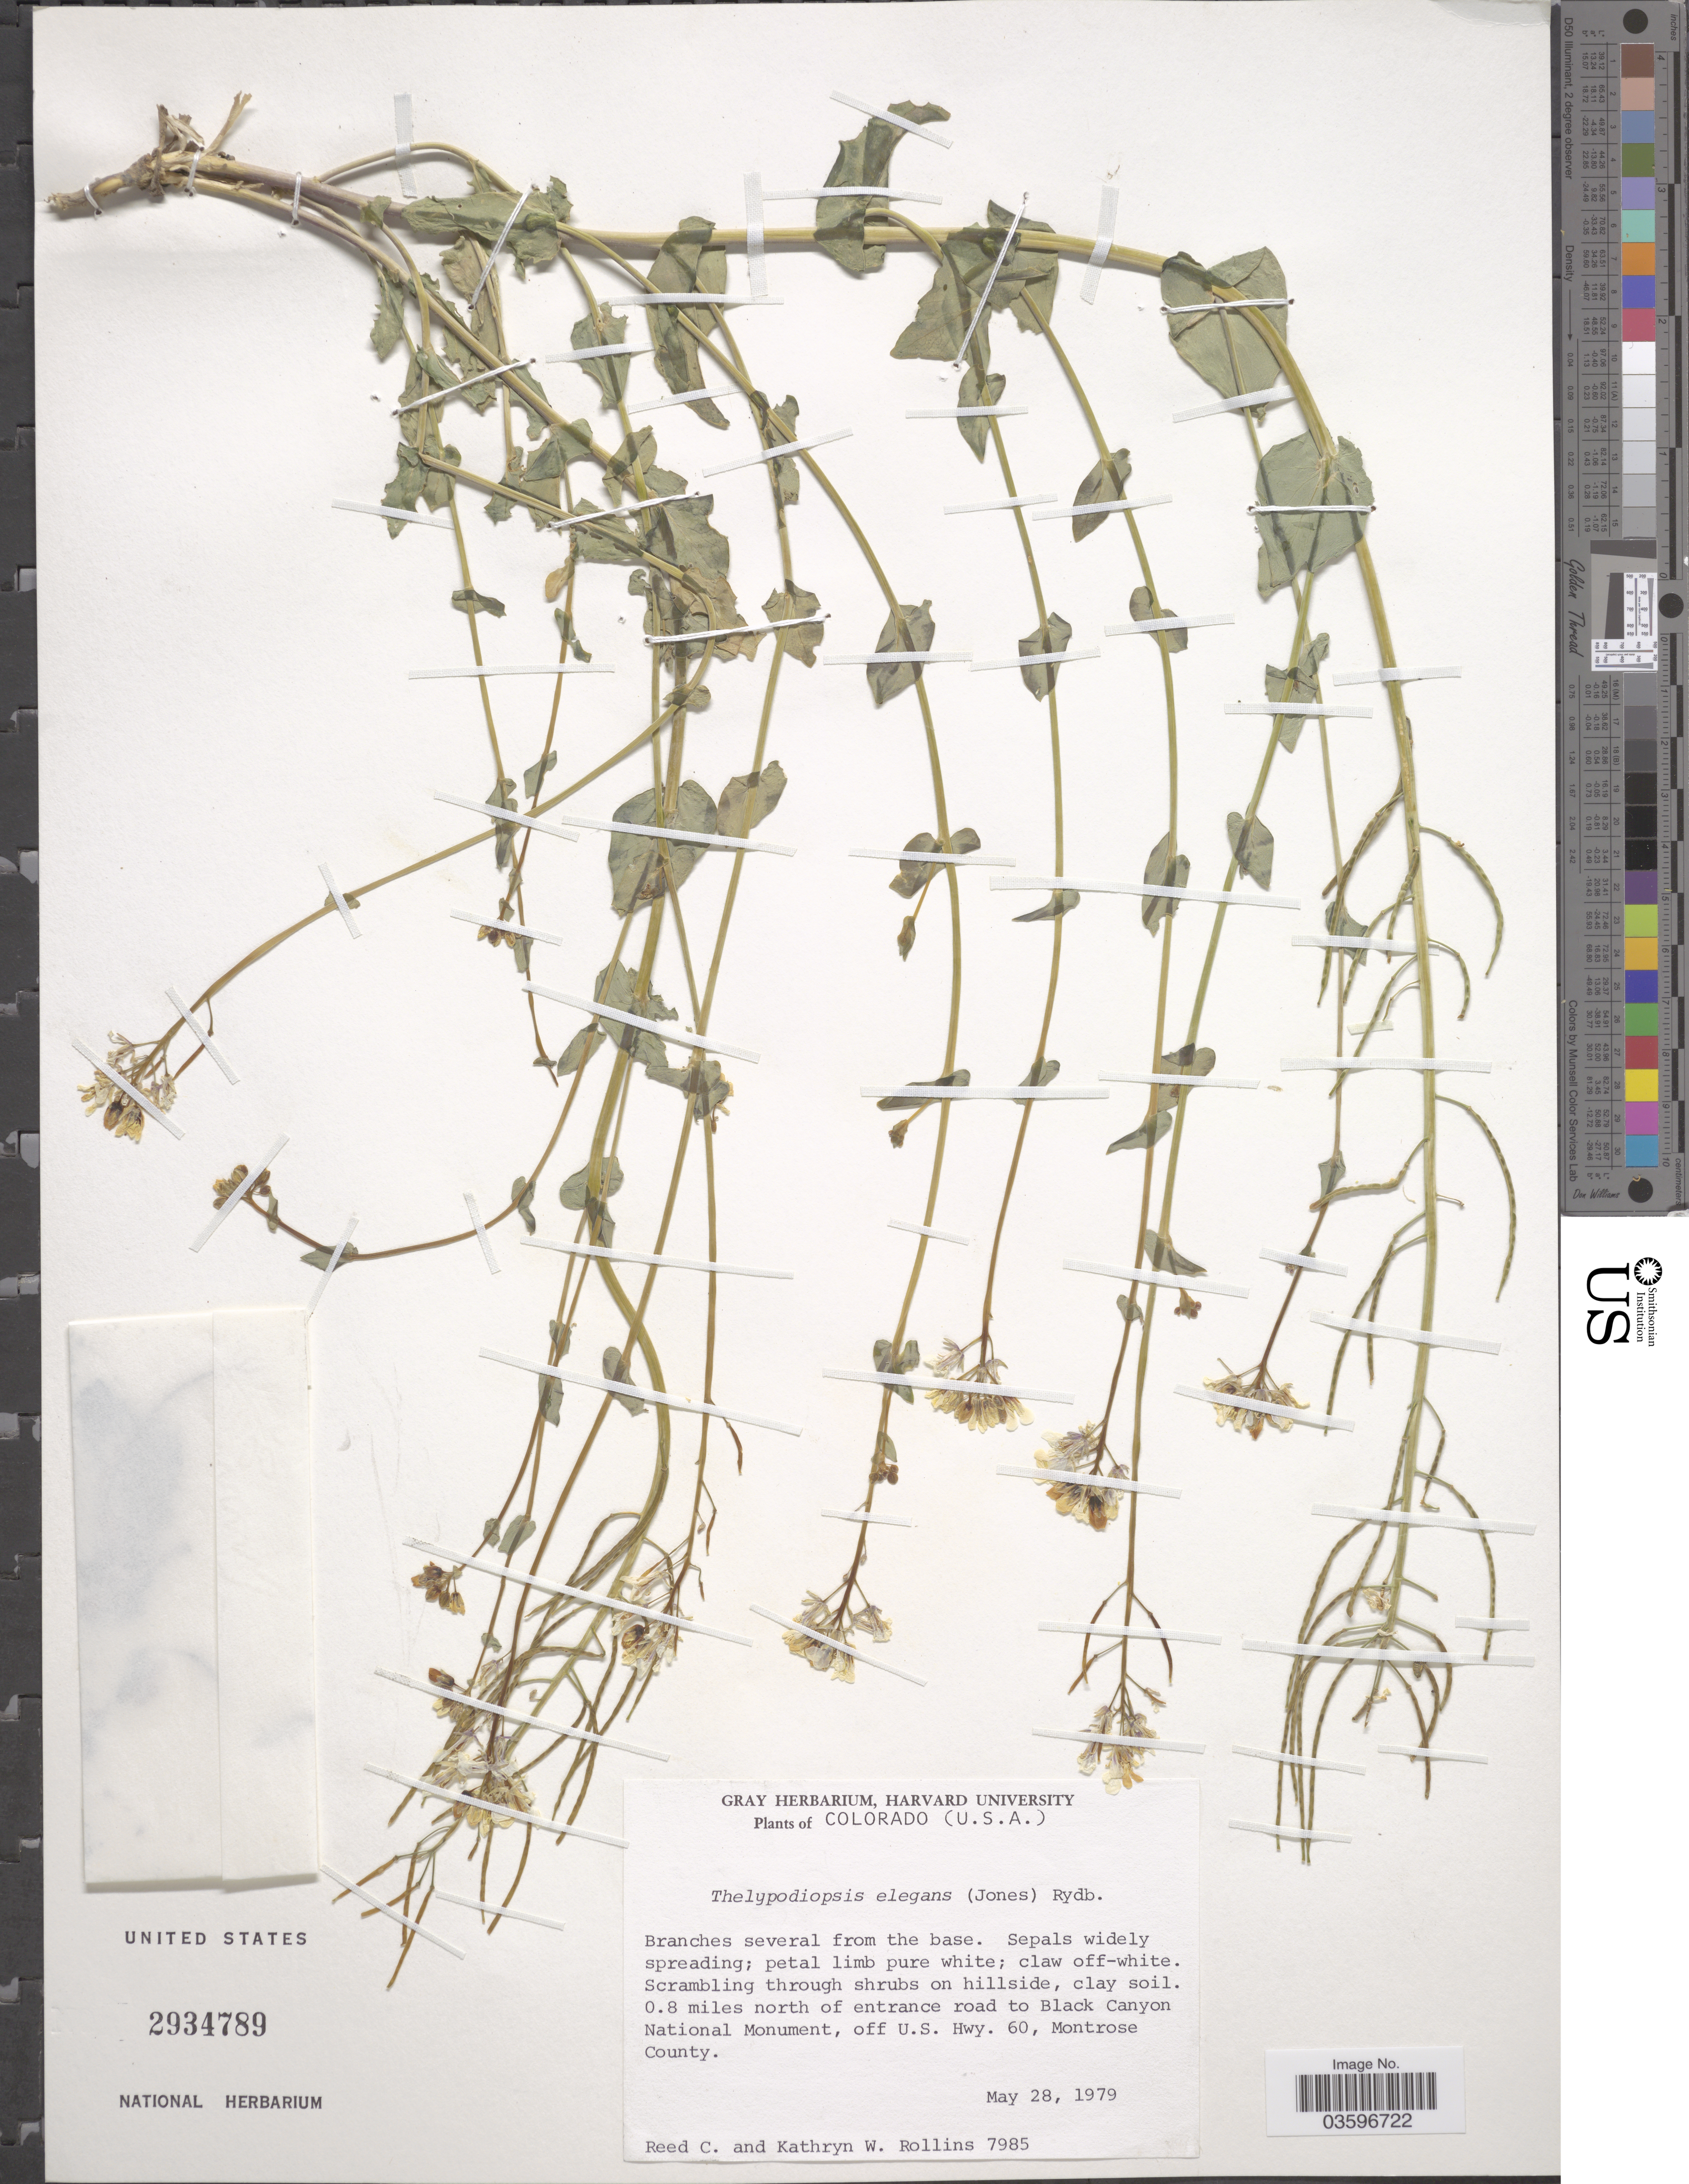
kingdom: Plantae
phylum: Tracheophyta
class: Magnoliopsida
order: Brassicales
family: Brassicaceae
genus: Thelypodiopsis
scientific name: Thelypodiopsis elegans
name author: (M.E. Jones) Rydb.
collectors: R. C. Rollins & K. W. Rollins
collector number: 7985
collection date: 1979-05-28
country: United States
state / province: Colorado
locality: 0.8 miles north of entrance road to Black Canyon National Monument, off U.S. Hwy. 60, Montrose County.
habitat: shrubs on hillside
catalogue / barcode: US 2934789